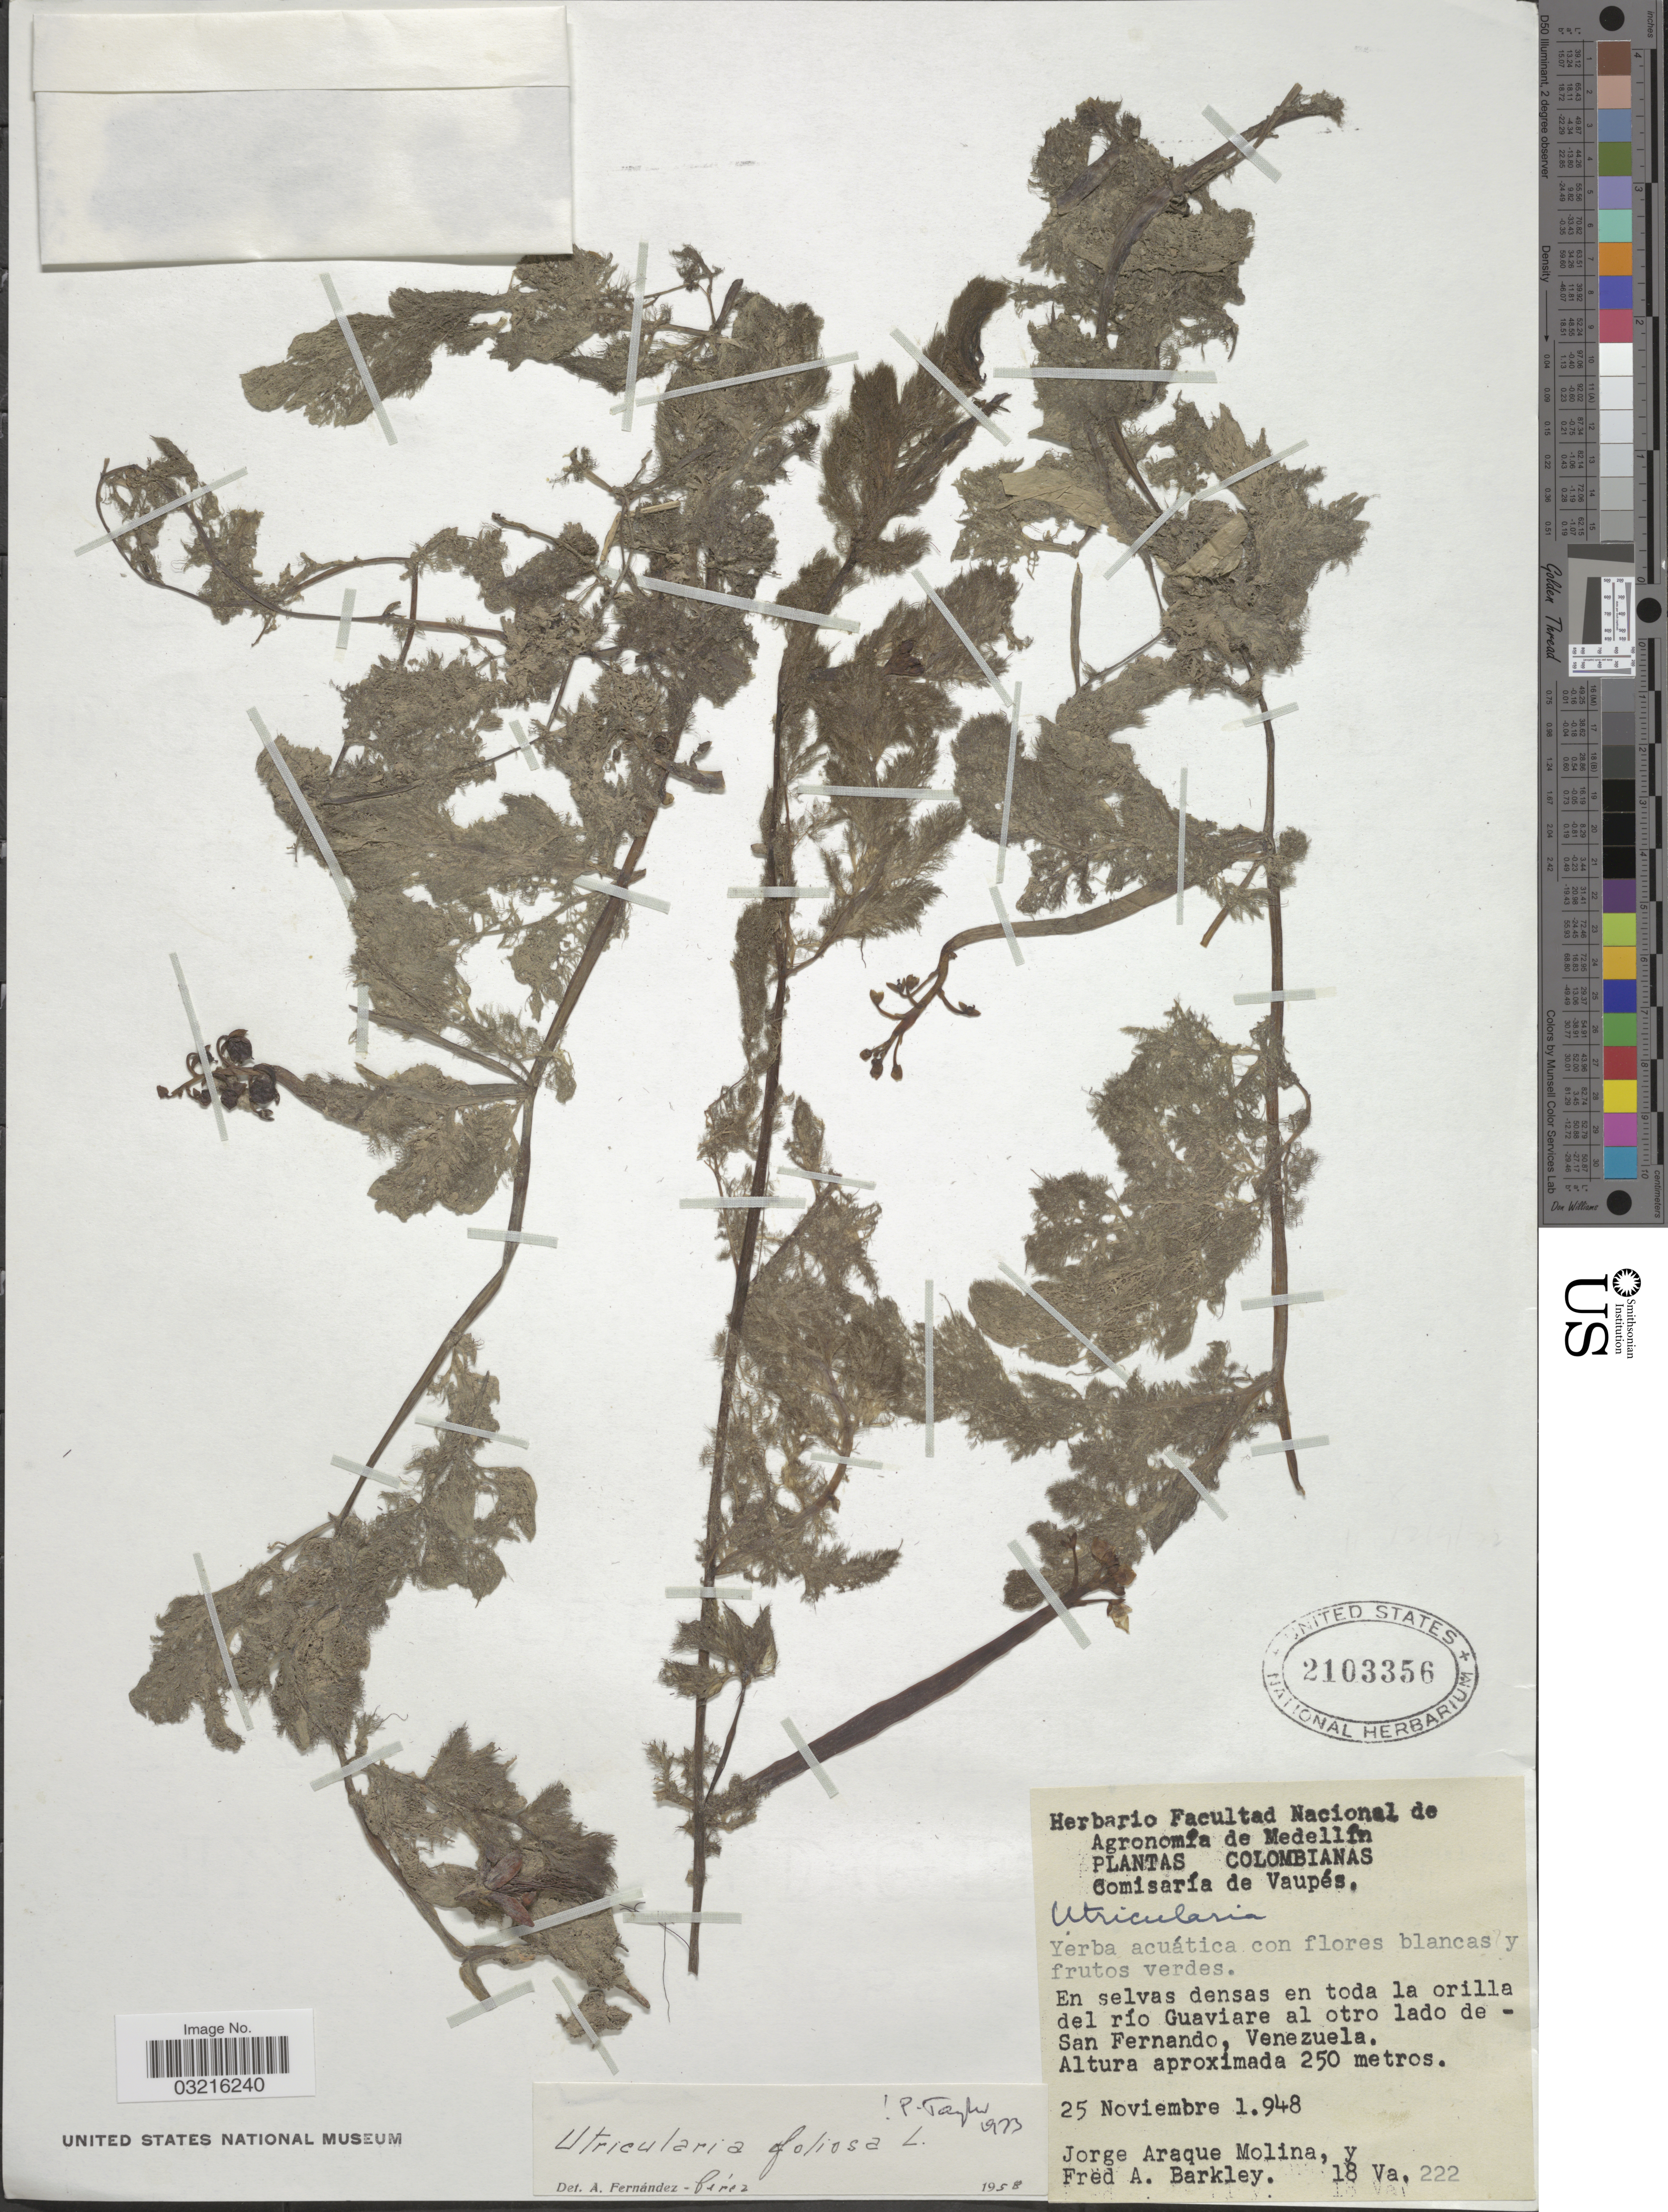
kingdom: Plantae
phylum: Tracheophyta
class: Magnoliopsida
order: Lamiales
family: Lentibulariaceae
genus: Utricularia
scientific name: Utricularia foliosa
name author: L.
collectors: J. A. Molina & F. A. Barkley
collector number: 18 Va. 222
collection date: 1948-11-25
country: Venezuela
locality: En selvas densas en toda la orilla del río Guaviare al otro lado de San Fernando.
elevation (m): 250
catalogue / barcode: US 2103356